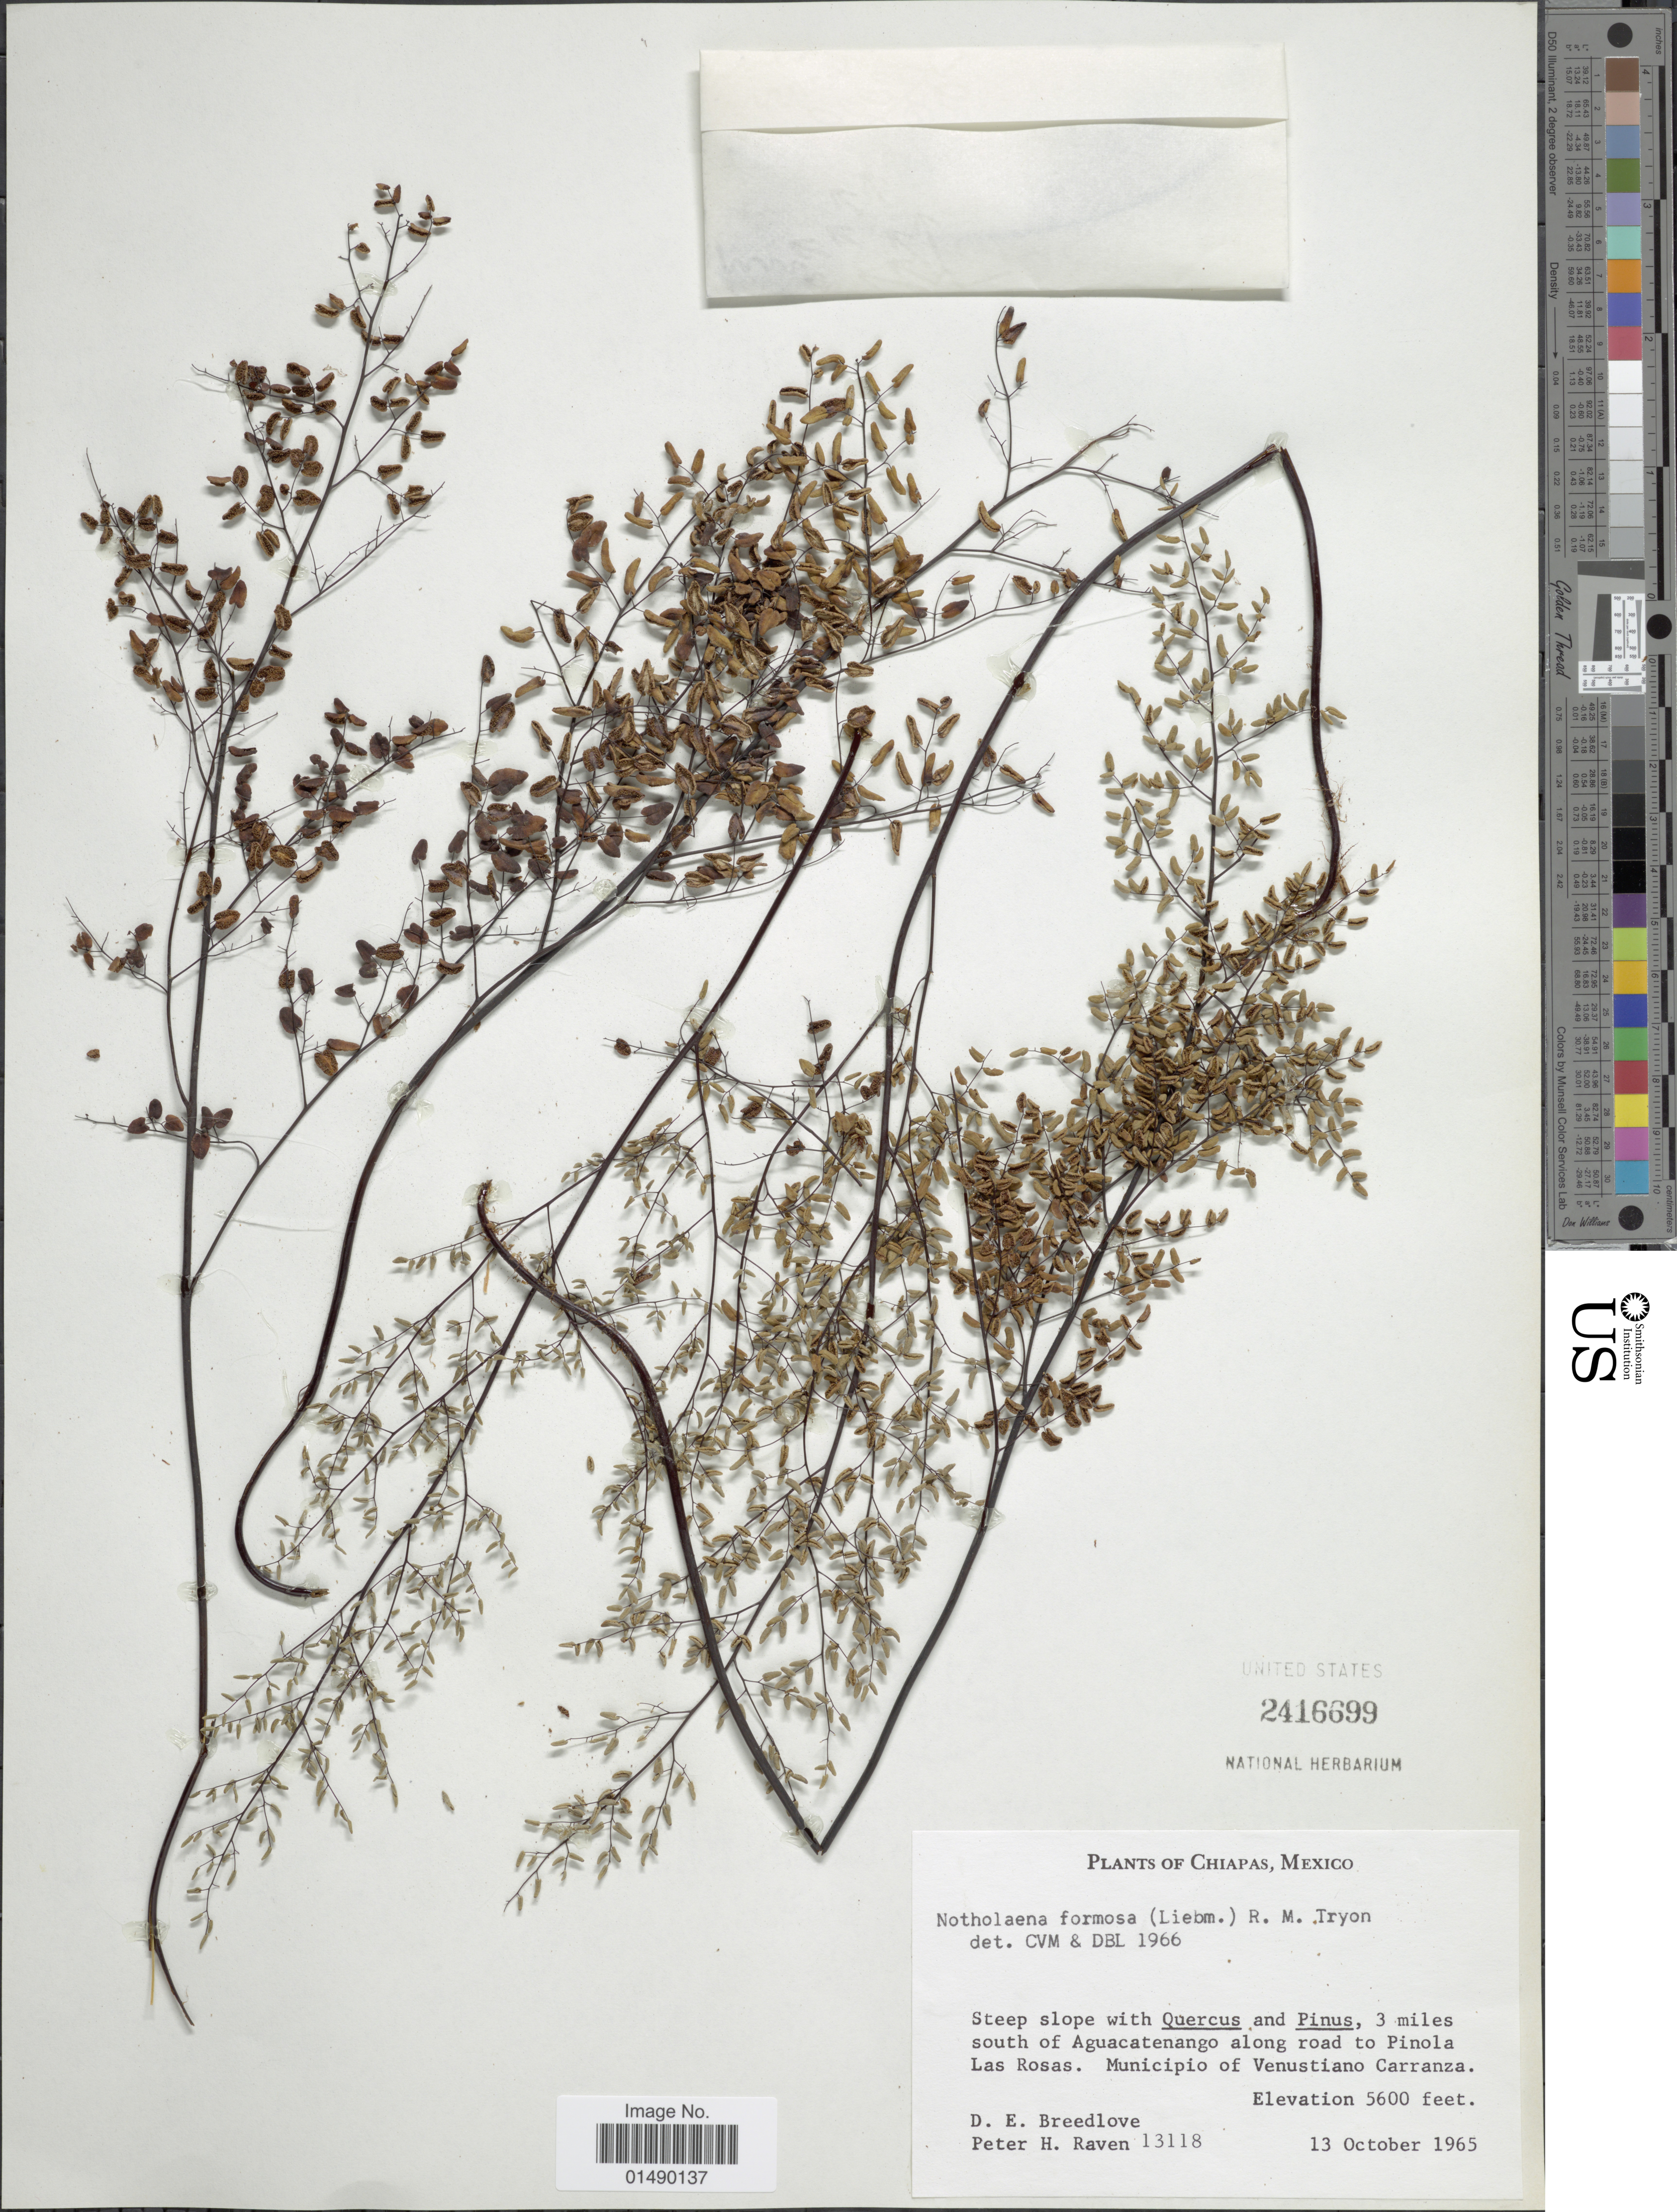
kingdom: Plantae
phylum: Tracheophyta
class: Polypodiopsida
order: Polypodiales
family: Pteridaceae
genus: Argyrochosma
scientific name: Argyrochosma formosa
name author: (Liebm.) Windham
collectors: D. E. Breedlove & P. Raven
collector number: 13118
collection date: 1965-10-13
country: Mexico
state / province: Chiapas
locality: Mexico, 3 miles south of Aguacatenango along road to Pinola Las Rosas, Municipio of Venustiano Carranza.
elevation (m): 1707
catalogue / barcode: US 2416699